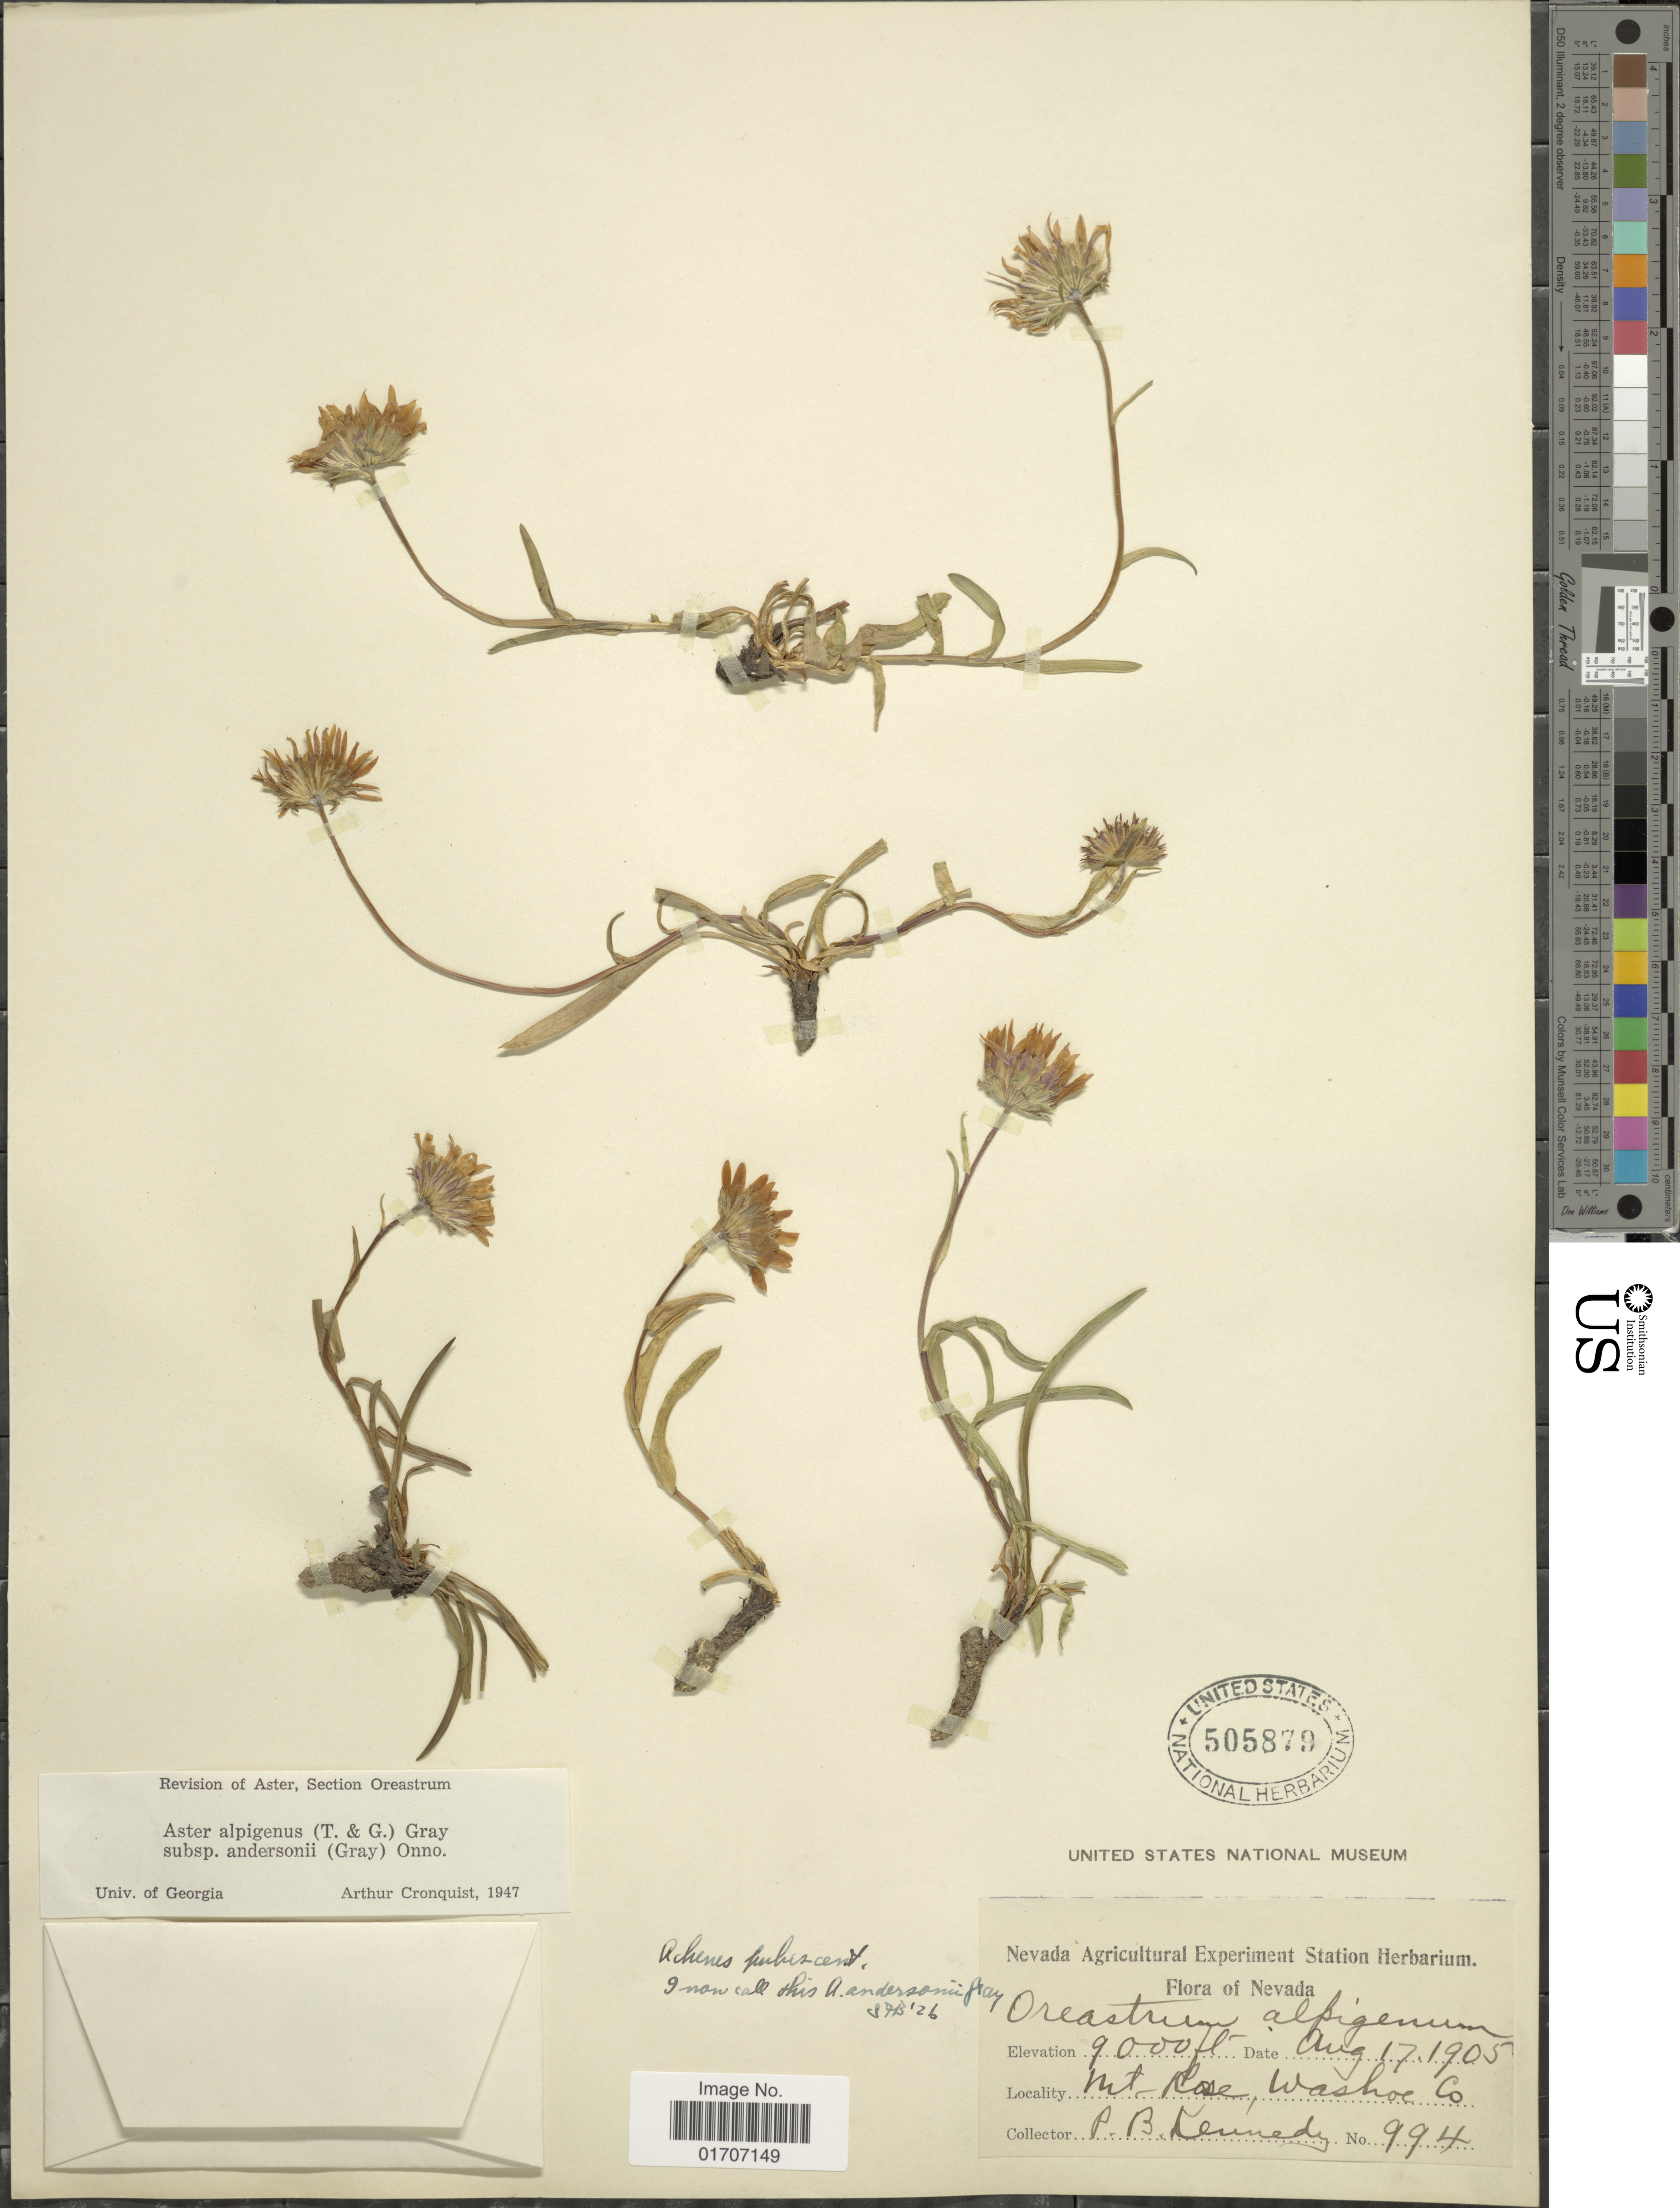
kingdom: Plantae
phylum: Tracheophyta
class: Magnoliopsida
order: Asterales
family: Asteraceae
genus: Oreostemma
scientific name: Oreostemma alpigenum var. andersonii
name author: (A. Gray) G.L. Nesom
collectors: P. B. Kennedy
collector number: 994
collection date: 1905-08-17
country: United States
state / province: Nevada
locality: Mt. Rose, Washoe Co.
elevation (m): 2743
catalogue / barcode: US 505879